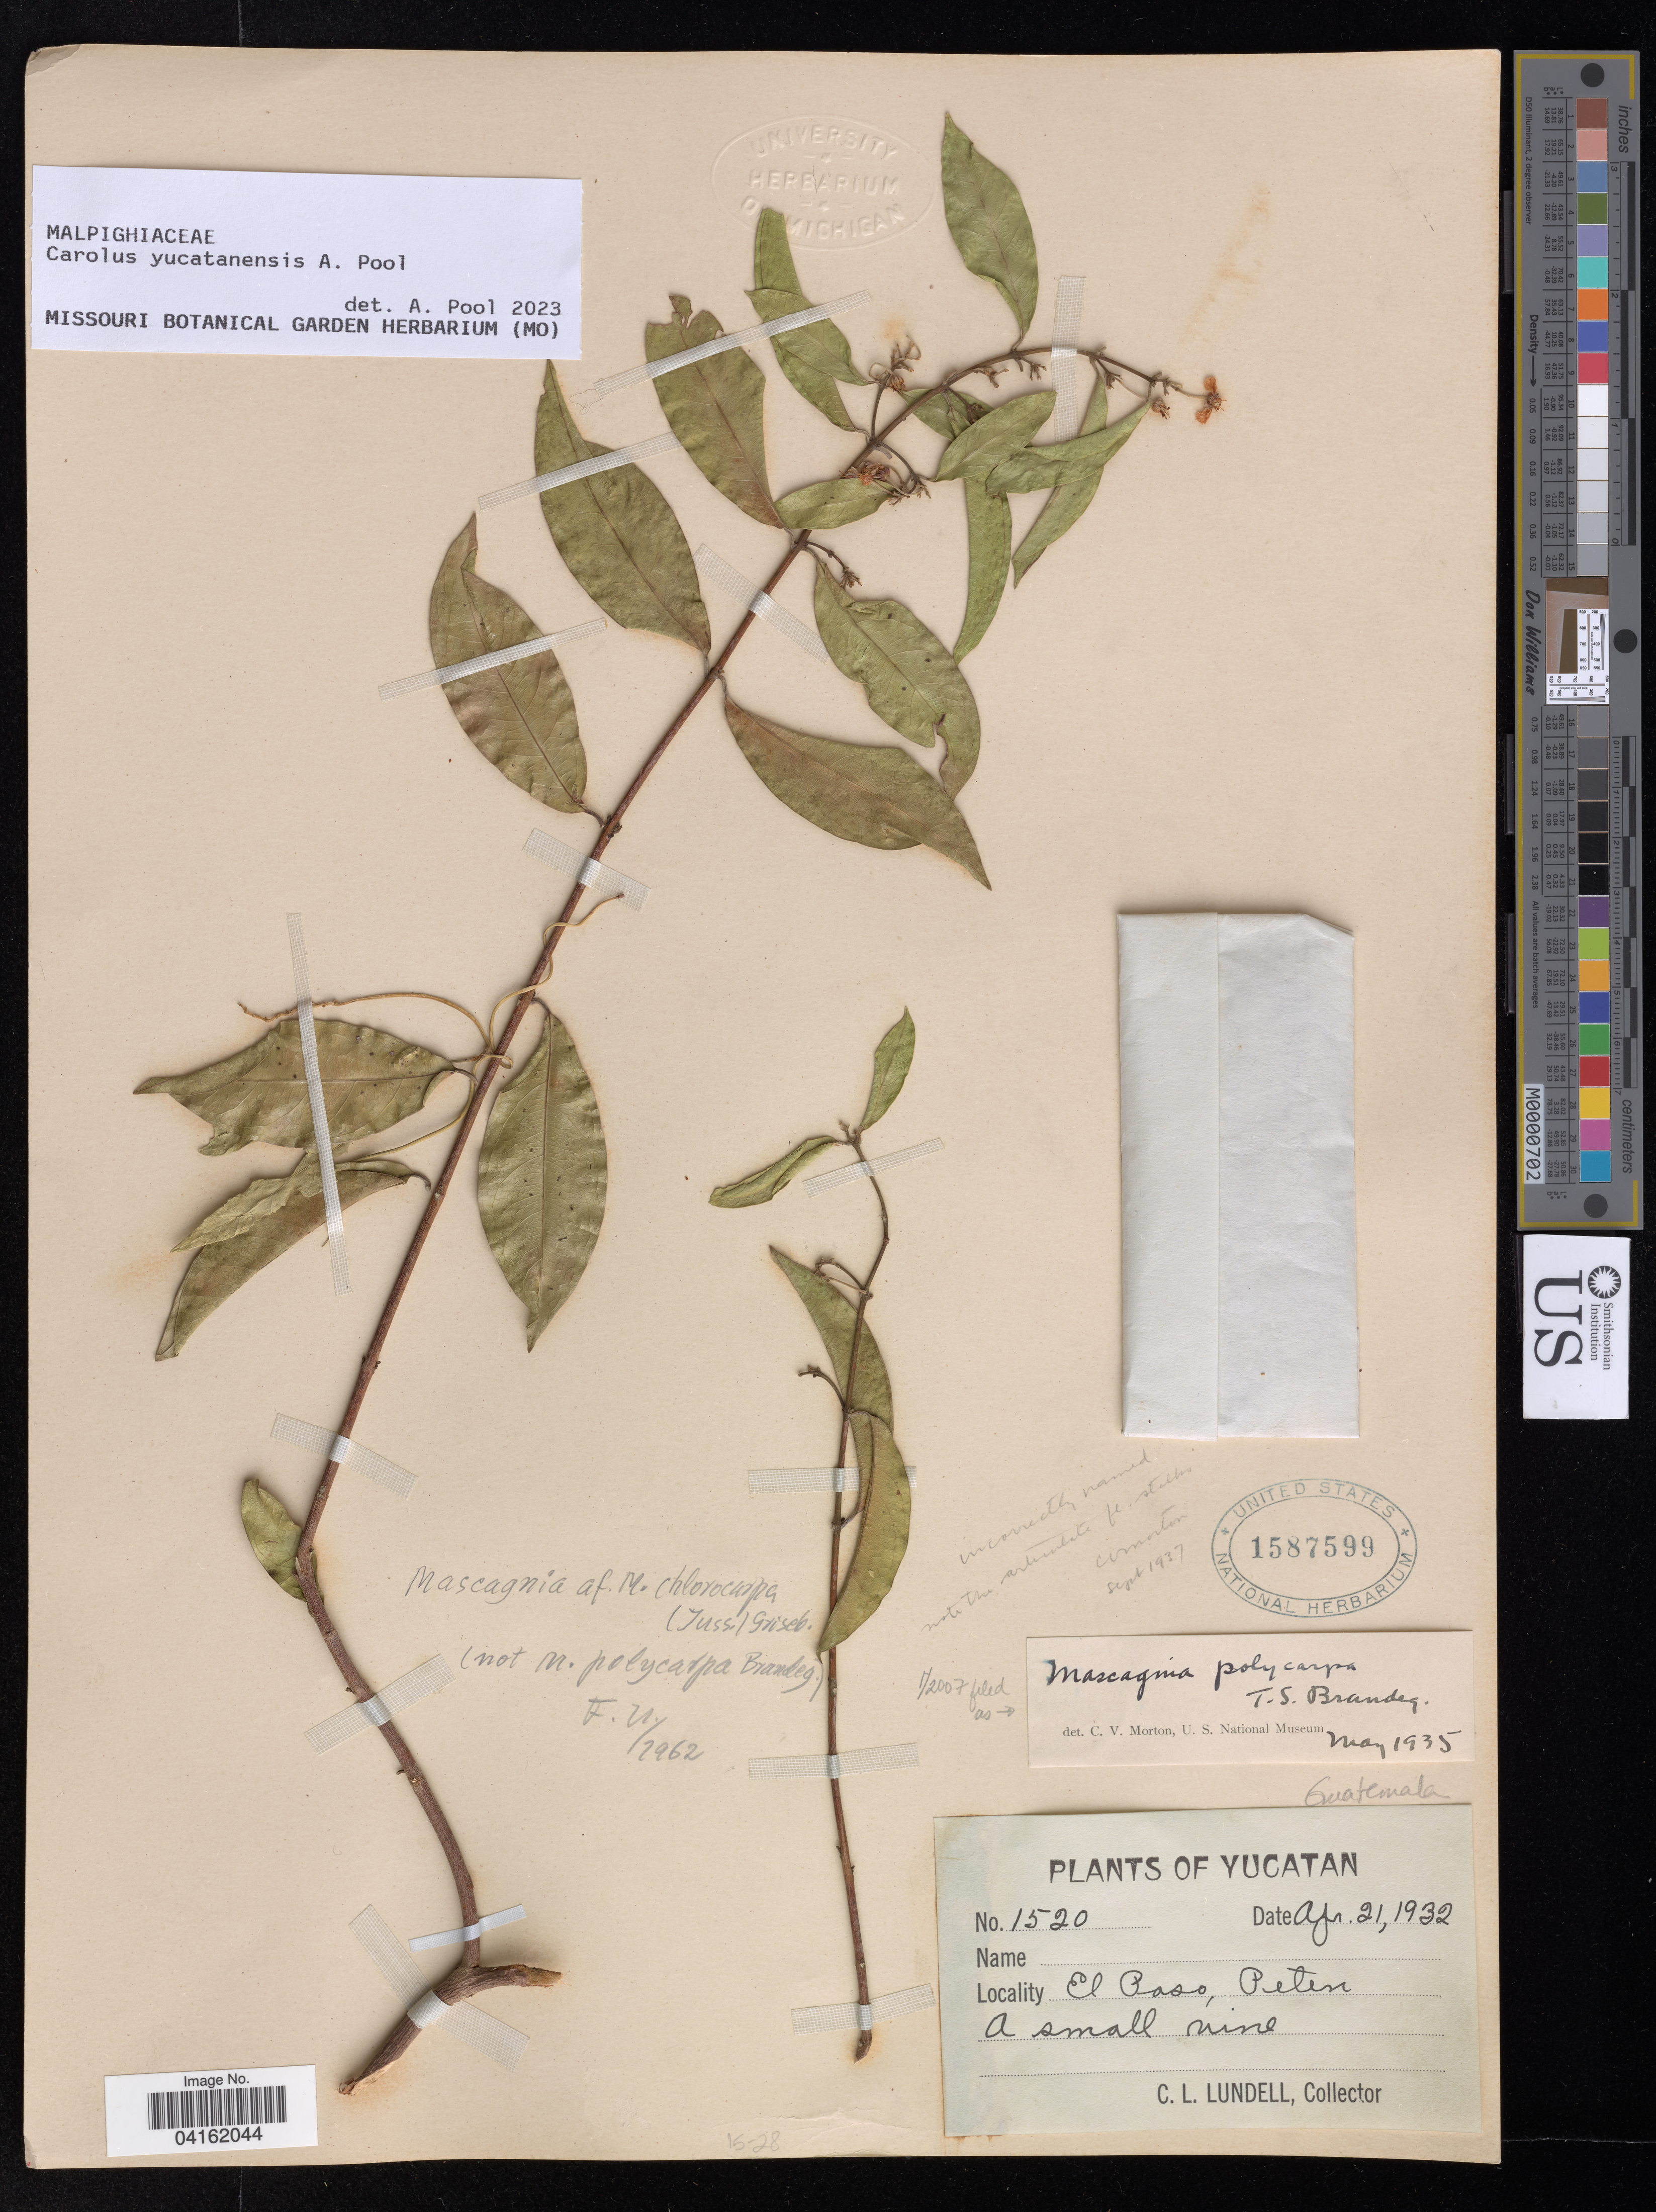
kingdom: Plantae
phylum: Tracheophyta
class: Magnoliopsida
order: Malpighiales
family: Malpighiaceae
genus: Mascagnia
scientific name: Mascagnia polycarpa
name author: Brandegee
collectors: C. L. Lundell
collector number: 1520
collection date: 1932-04-21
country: Guatemala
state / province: El Peten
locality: Yucatan. El Paso, Peten.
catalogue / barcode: US 1587599